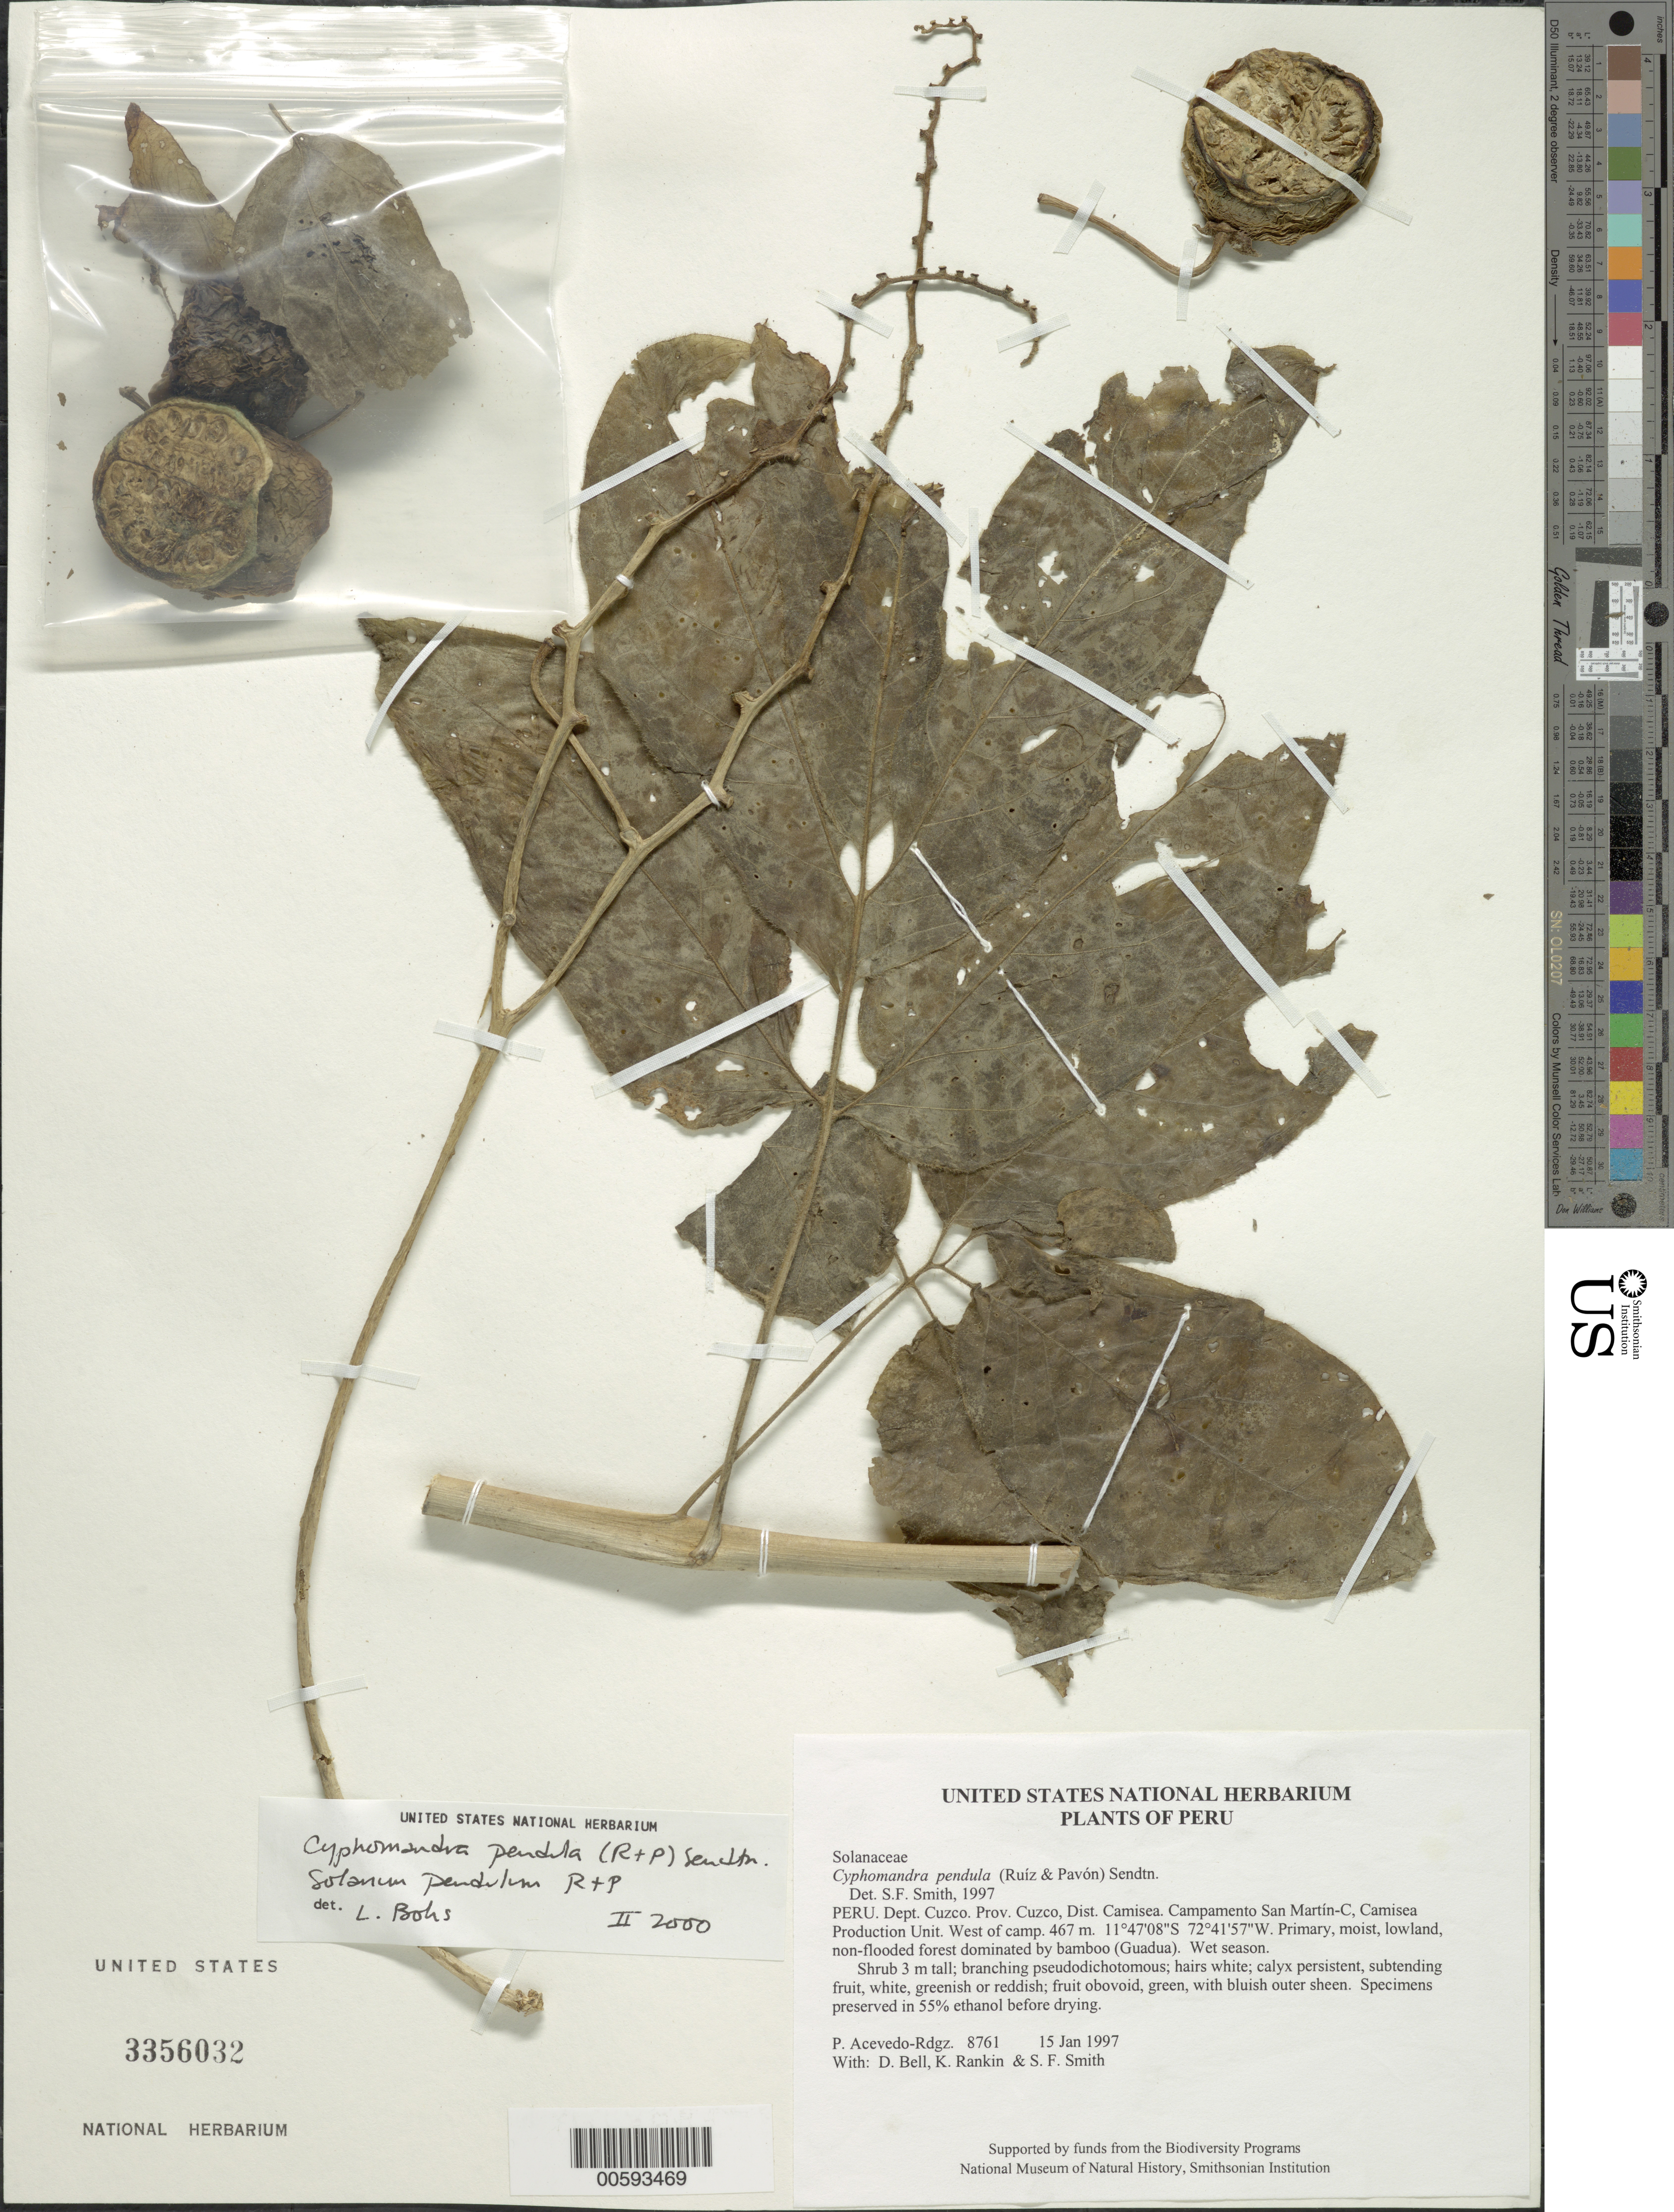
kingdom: Plantae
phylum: Tracheophyta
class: Magnoliopsida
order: Solanales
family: Solanaceae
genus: Cyphomandra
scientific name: Cyphomandra pendula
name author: (Ruiz & Pav.) Sendtn.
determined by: Smith, Stephen F., (US), NMNH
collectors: P. Acevedo-Rodr., D. A. Bell, K. B. Rankin & S.F. Smith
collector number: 8761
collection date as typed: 15 Jan 1997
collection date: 1997-01-15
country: Peru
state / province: Cusco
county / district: Cusco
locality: Districto Camisea, Campamento San Martín-C, Camisea Production Unit. West of camp.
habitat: Primary, moist, lowland, non-flooded forest dominated by bamboo (Guadua). Wet season.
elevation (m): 467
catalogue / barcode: US 3356032